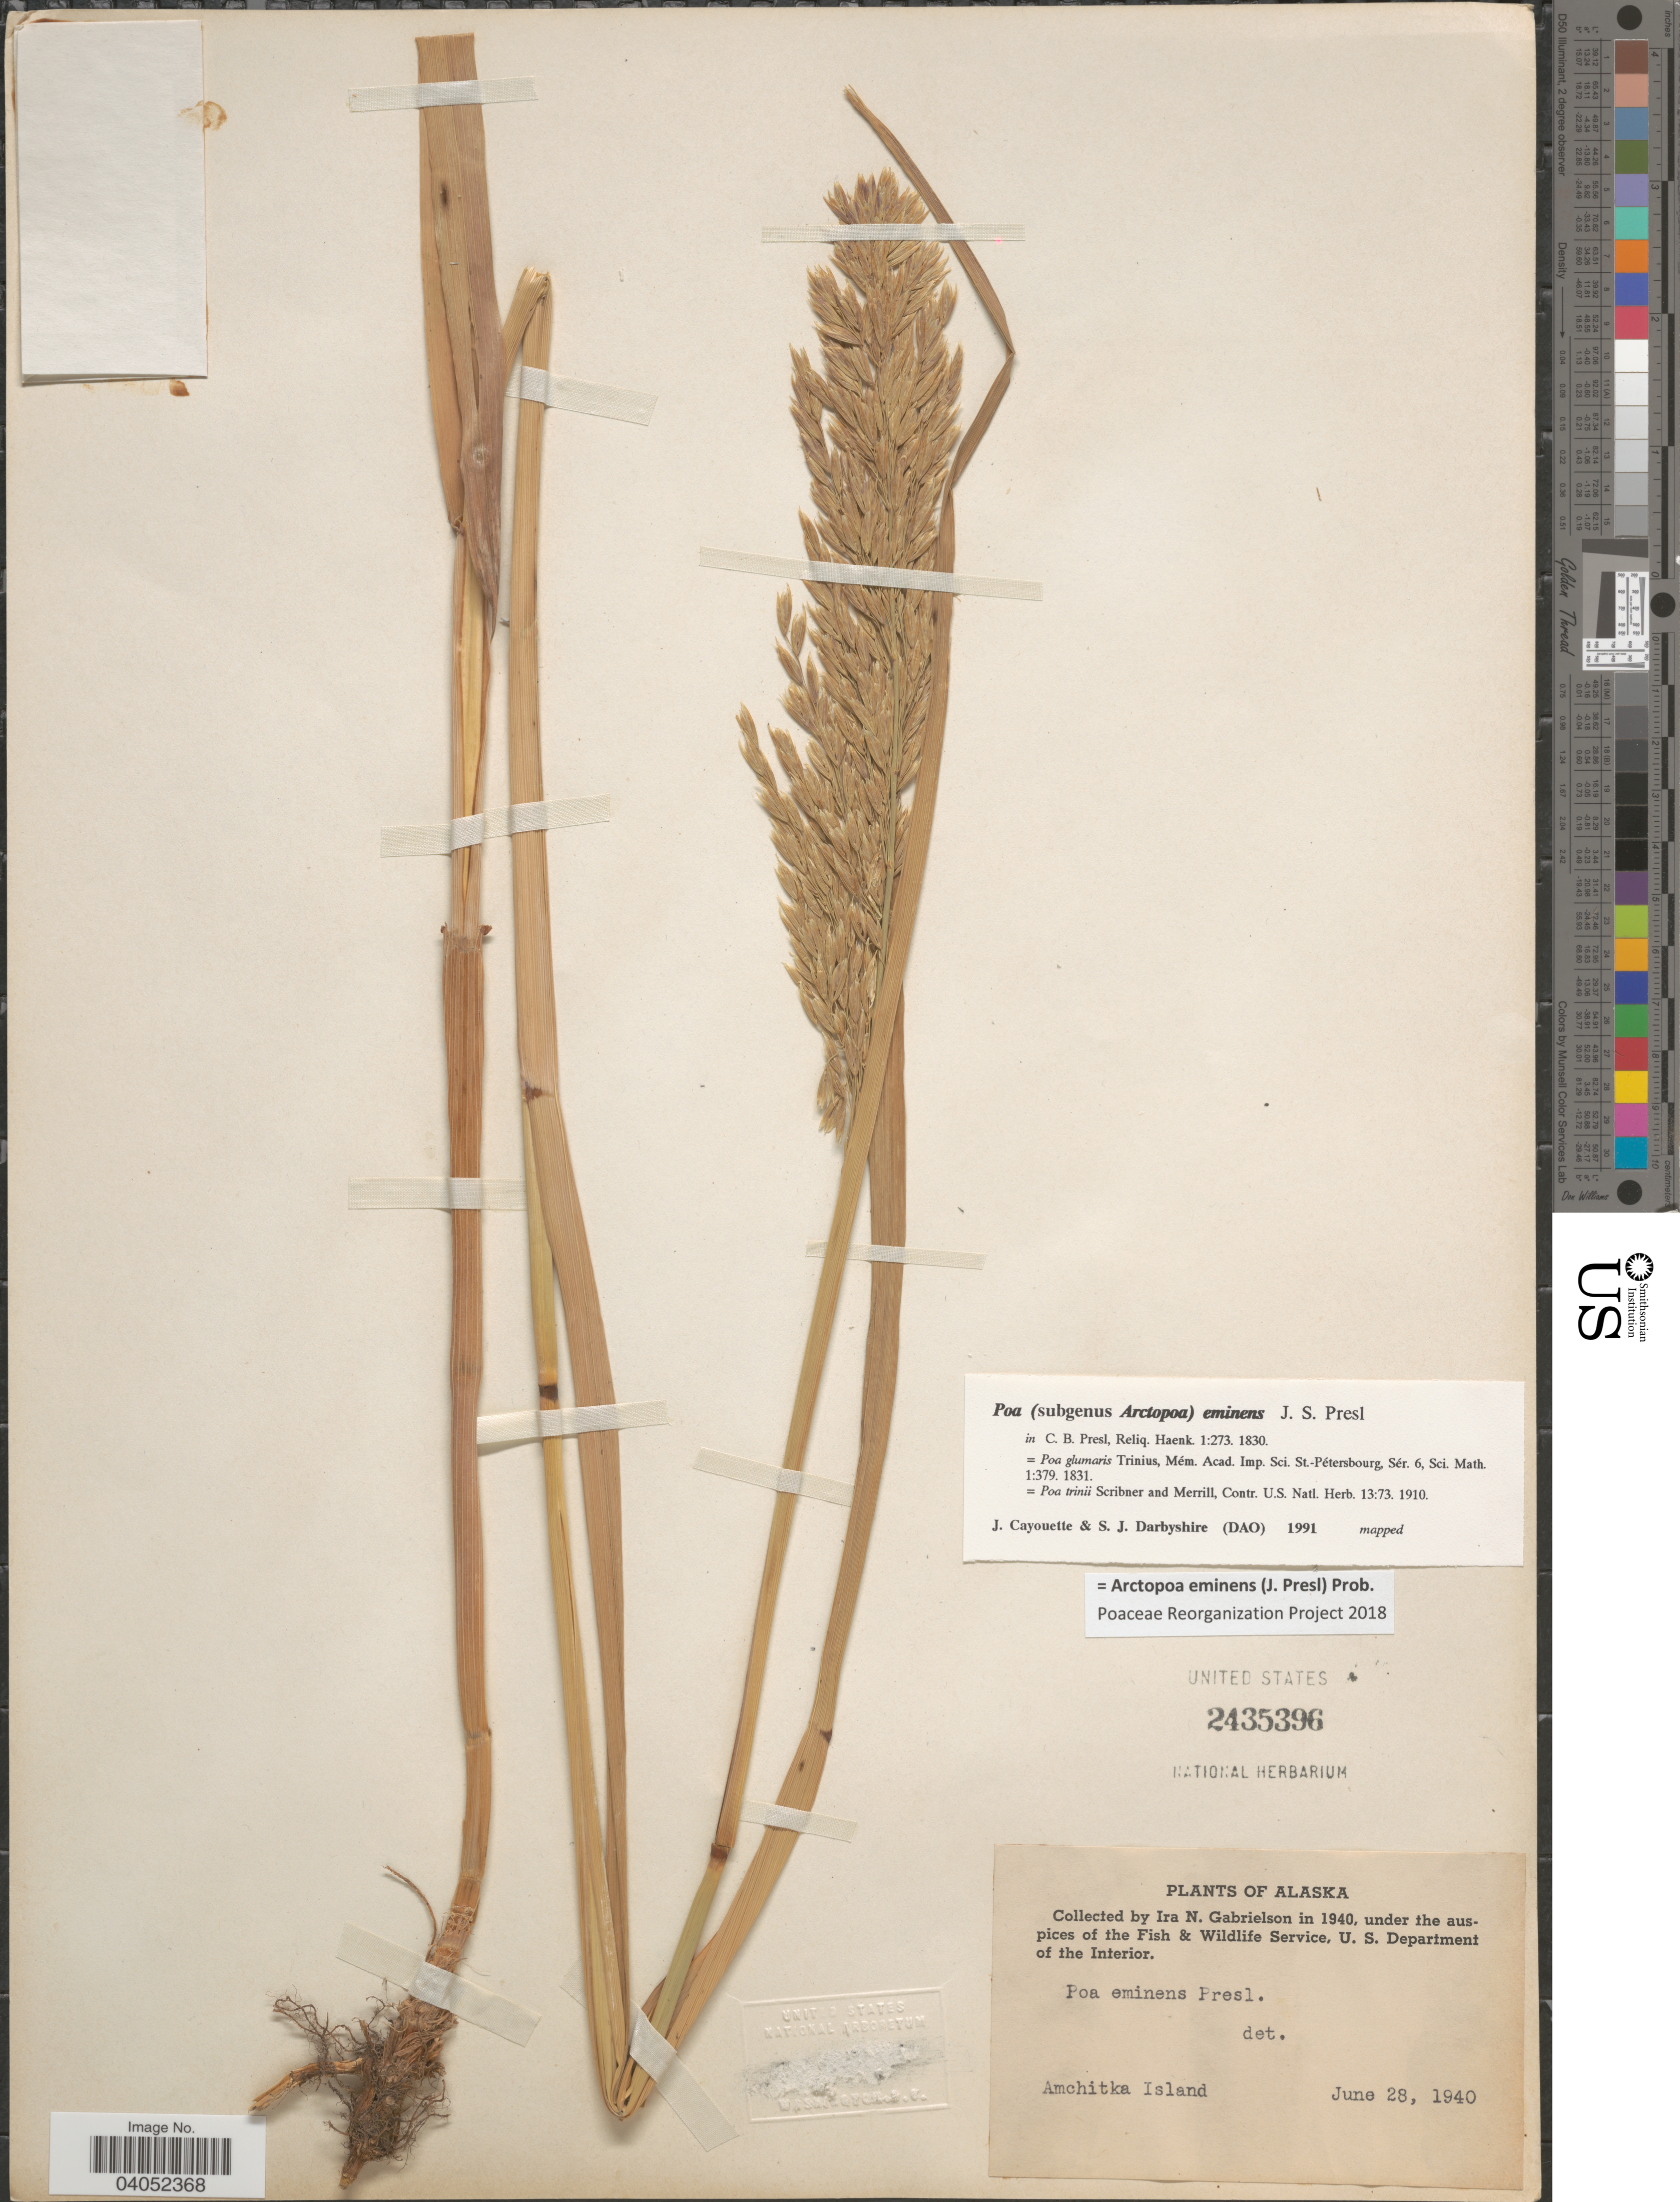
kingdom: Plantae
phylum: Tracheophyta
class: Liliopsida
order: Poales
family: Poaceae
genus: Arctopoa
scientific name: Arctopoa eminens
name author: (J. Presl) Prob.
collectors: I. Gabrielson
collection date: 1940-06-28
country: United States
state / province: Alaska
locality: Amchitka Island.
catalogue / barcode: US 2435396